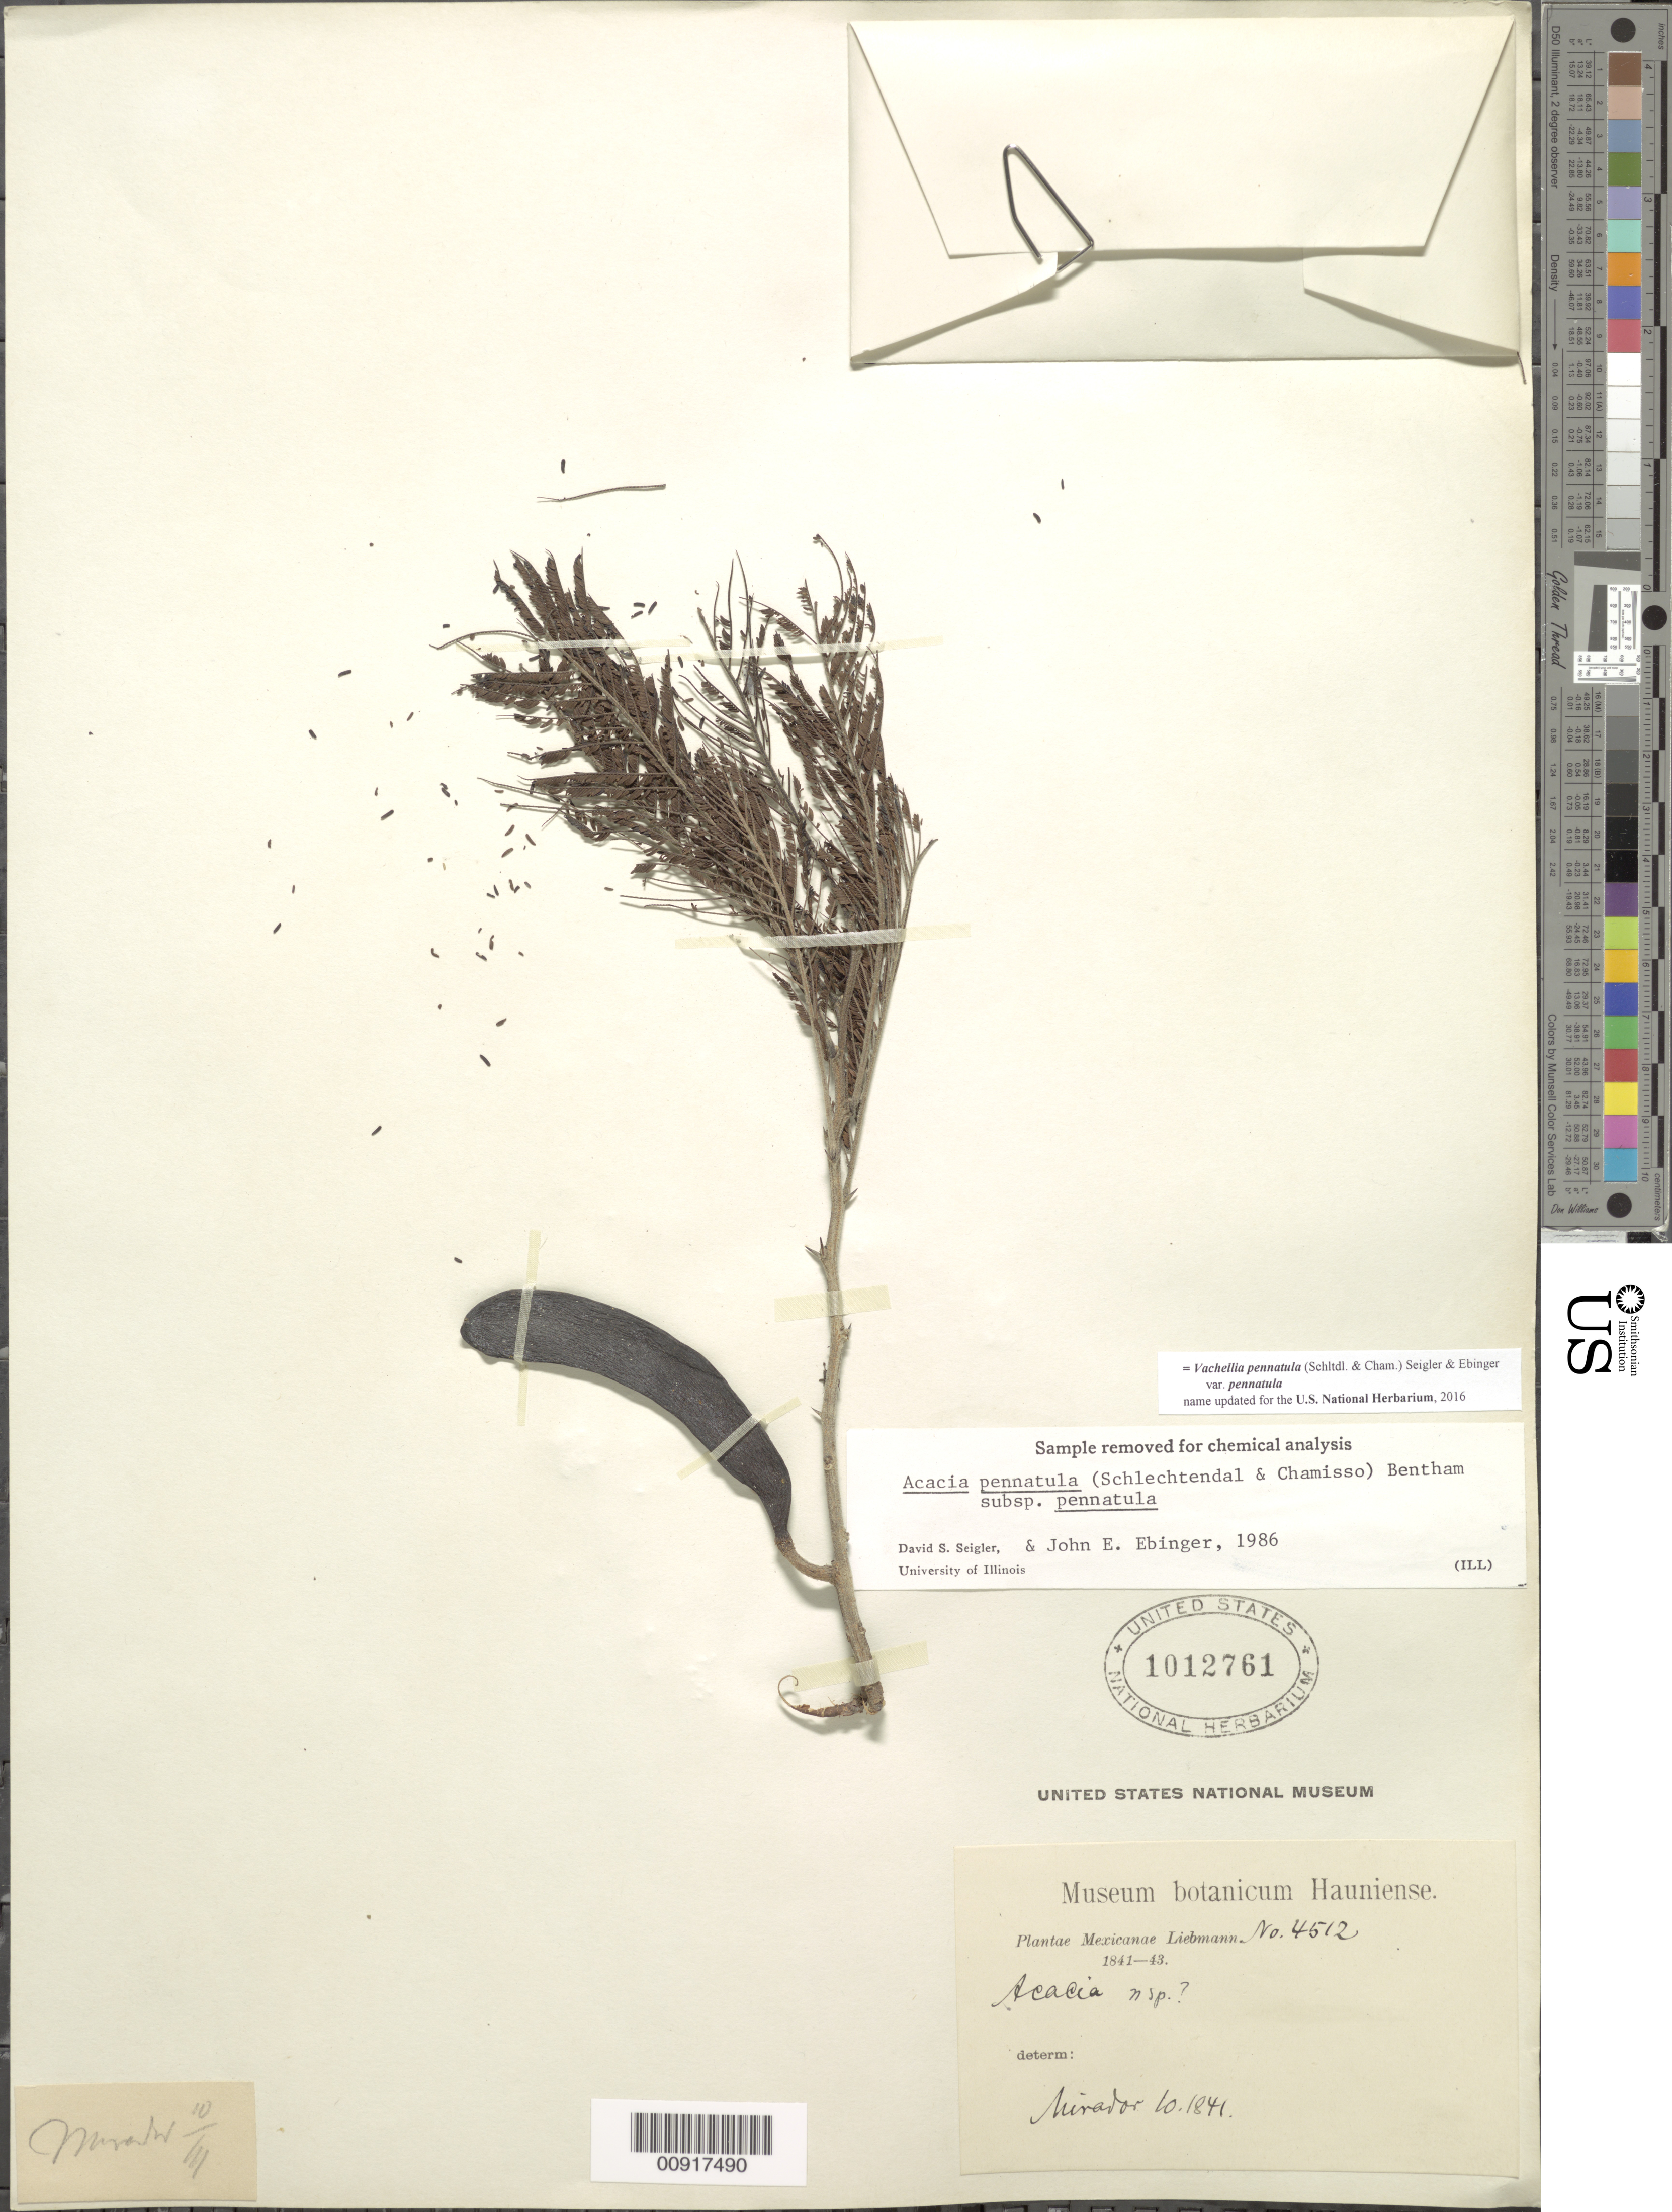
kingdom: Plantae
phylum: Tracheophyta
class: Magnoliopsida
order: Fabales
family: Fabaceae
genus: Vachellia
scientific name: Vachellia pennatula var. pennatula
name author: (Schltdl. & Cham.) Seigler & Ebinger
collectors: F. M. Liebmann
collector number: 4512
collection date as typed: Oct 1841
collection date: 1841-10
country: Mexico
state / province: Veracruz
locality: Mirador.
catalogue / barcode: US 1012761